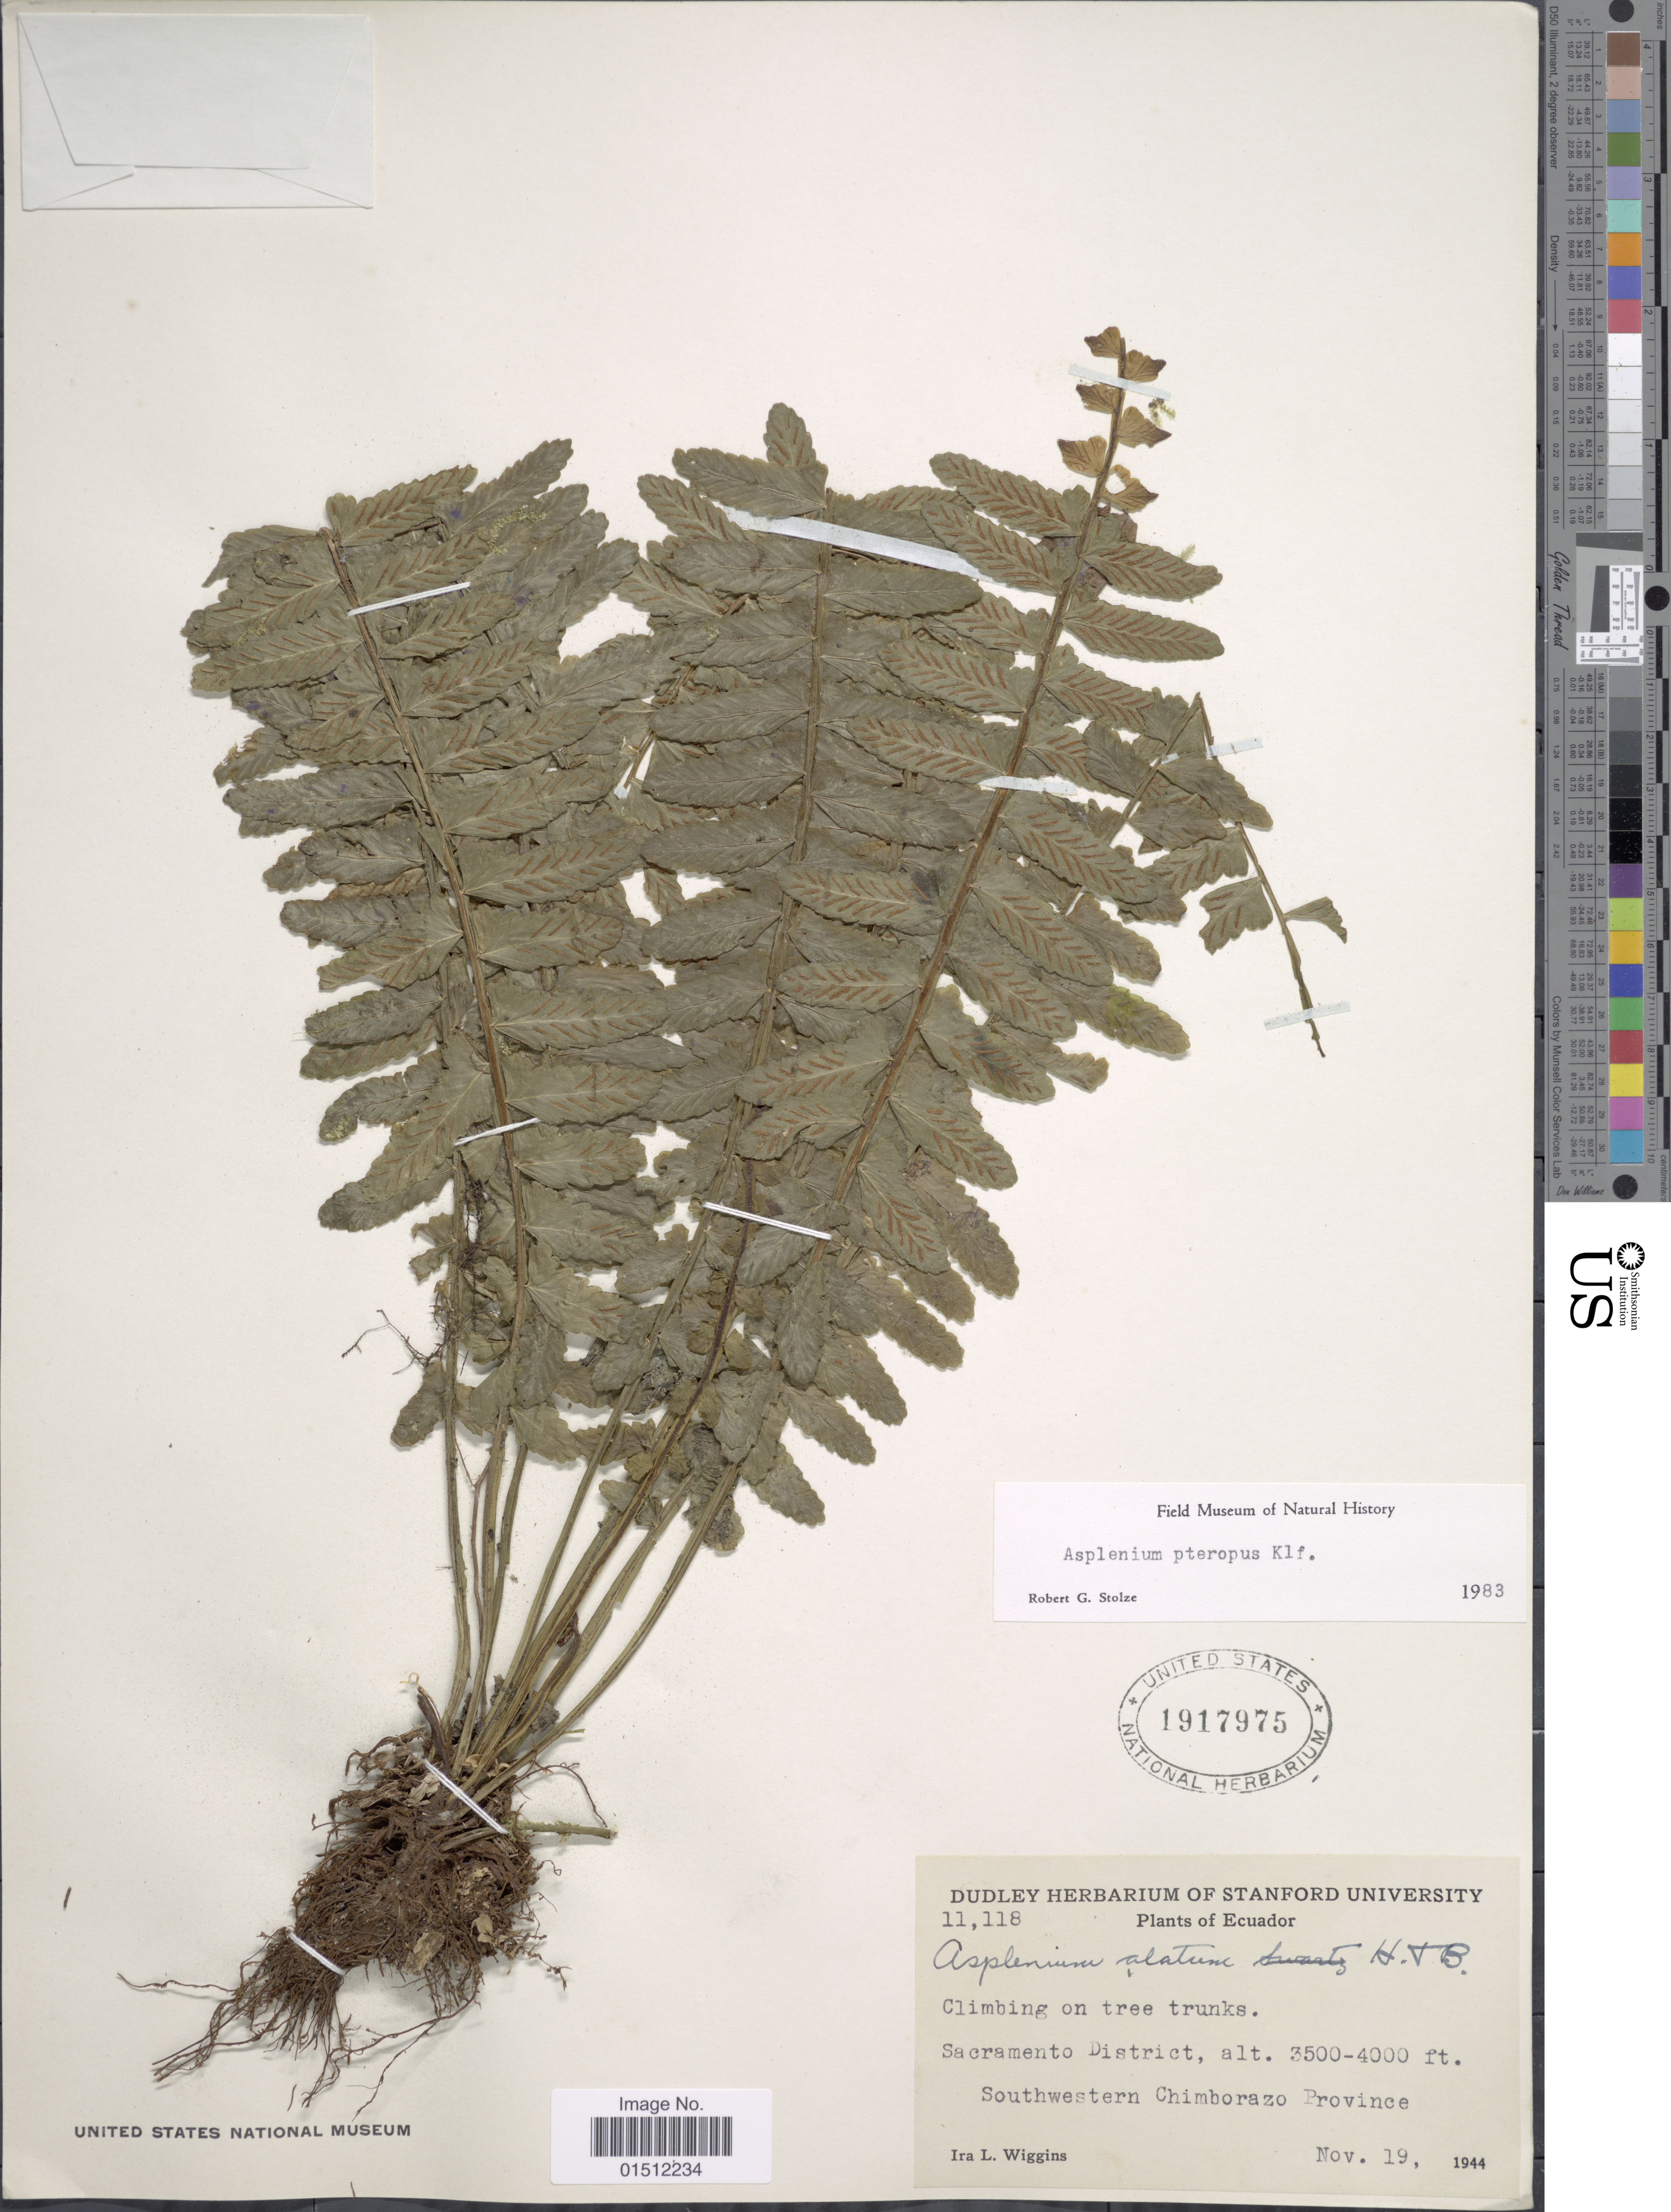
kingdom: Plantae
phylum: Tracheophyta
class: Polypodiopsida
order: Polypodiales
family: Aspleniaceae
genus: Asplenium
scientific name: Asplenium pteropus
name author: Kaulf.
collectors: I. L. Wiggins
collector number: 11118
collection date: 1944-11-19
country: Ecuador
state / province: Chimborazo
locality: Sacramento District, Southwestern Chimborazo Province.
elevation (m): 1067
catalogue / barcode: US 1917975